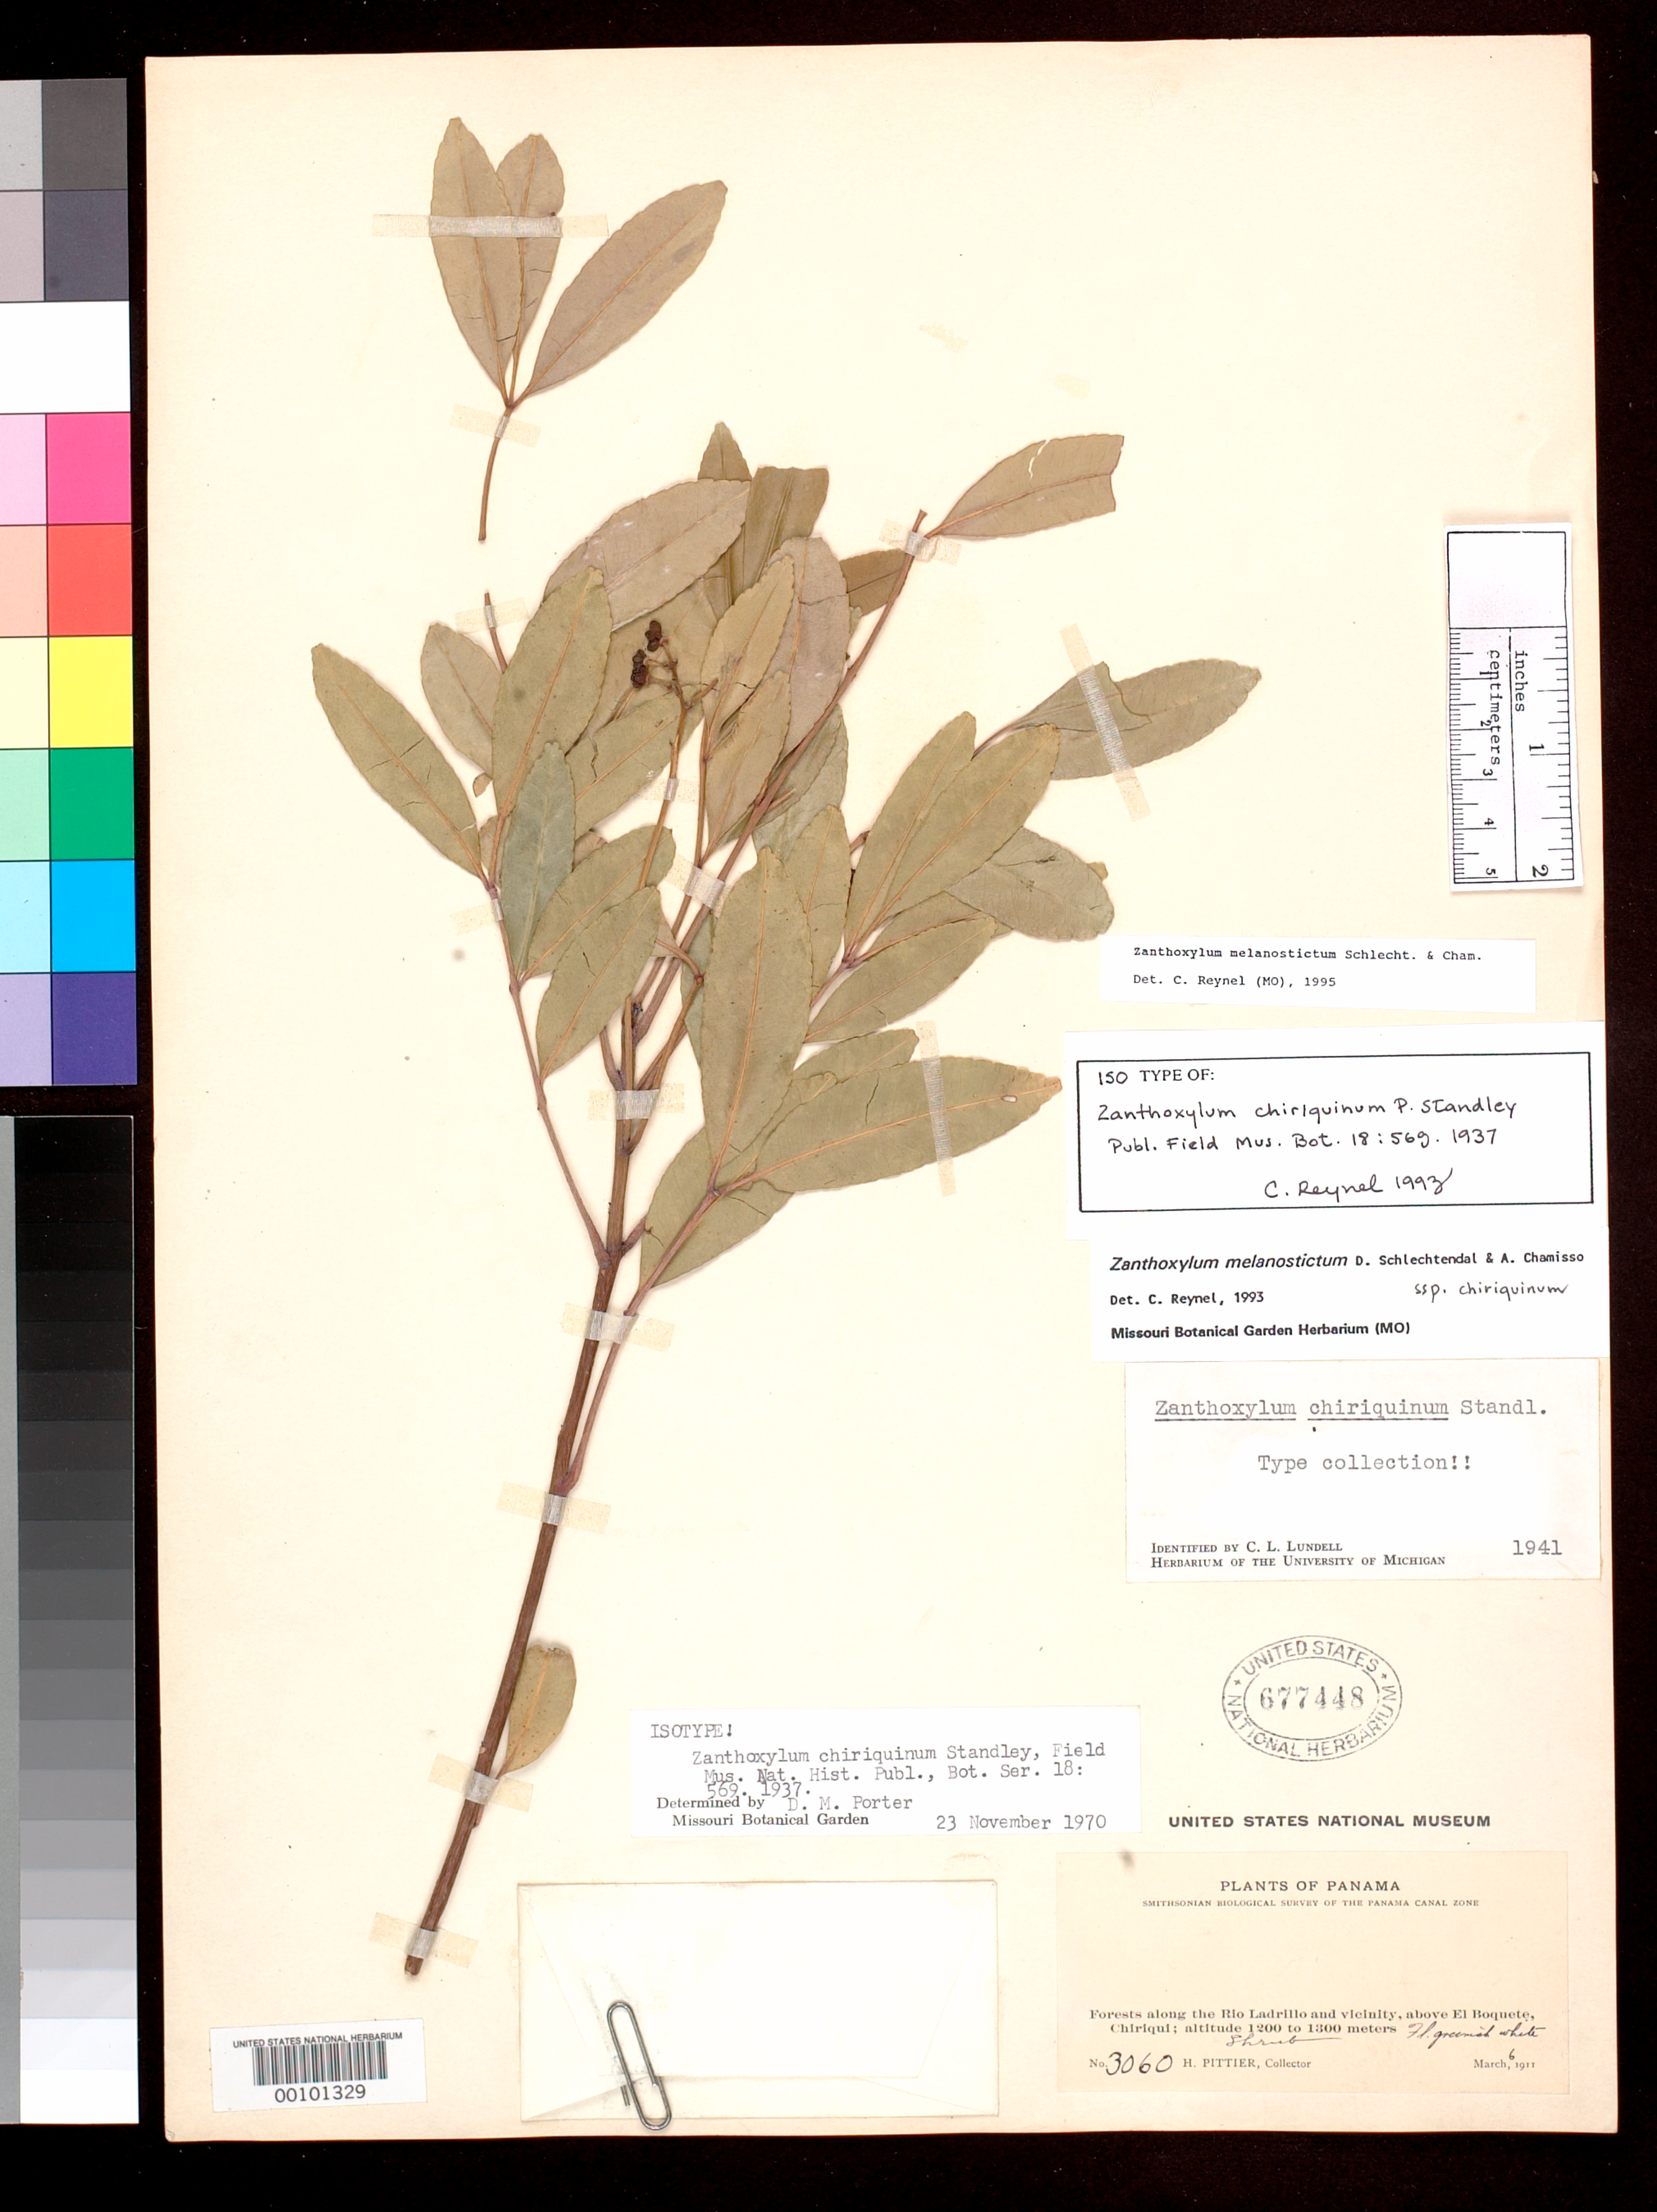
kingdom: Plantae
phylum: Tracheophyta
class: Magnoliopsida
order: Sapindales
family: Rutaceae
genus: Zanthoxylum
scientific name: Zanthoxylum chiriquinum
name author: Standl.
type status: Isotype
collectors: H. F. Pittier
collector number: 3060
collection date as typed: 06 Mar 1911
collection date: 1911-03-06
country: Panama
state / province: Chiriquí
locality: Above El Boquete, along Rio Ladrillo.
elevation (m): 1200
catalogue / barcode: US 677448